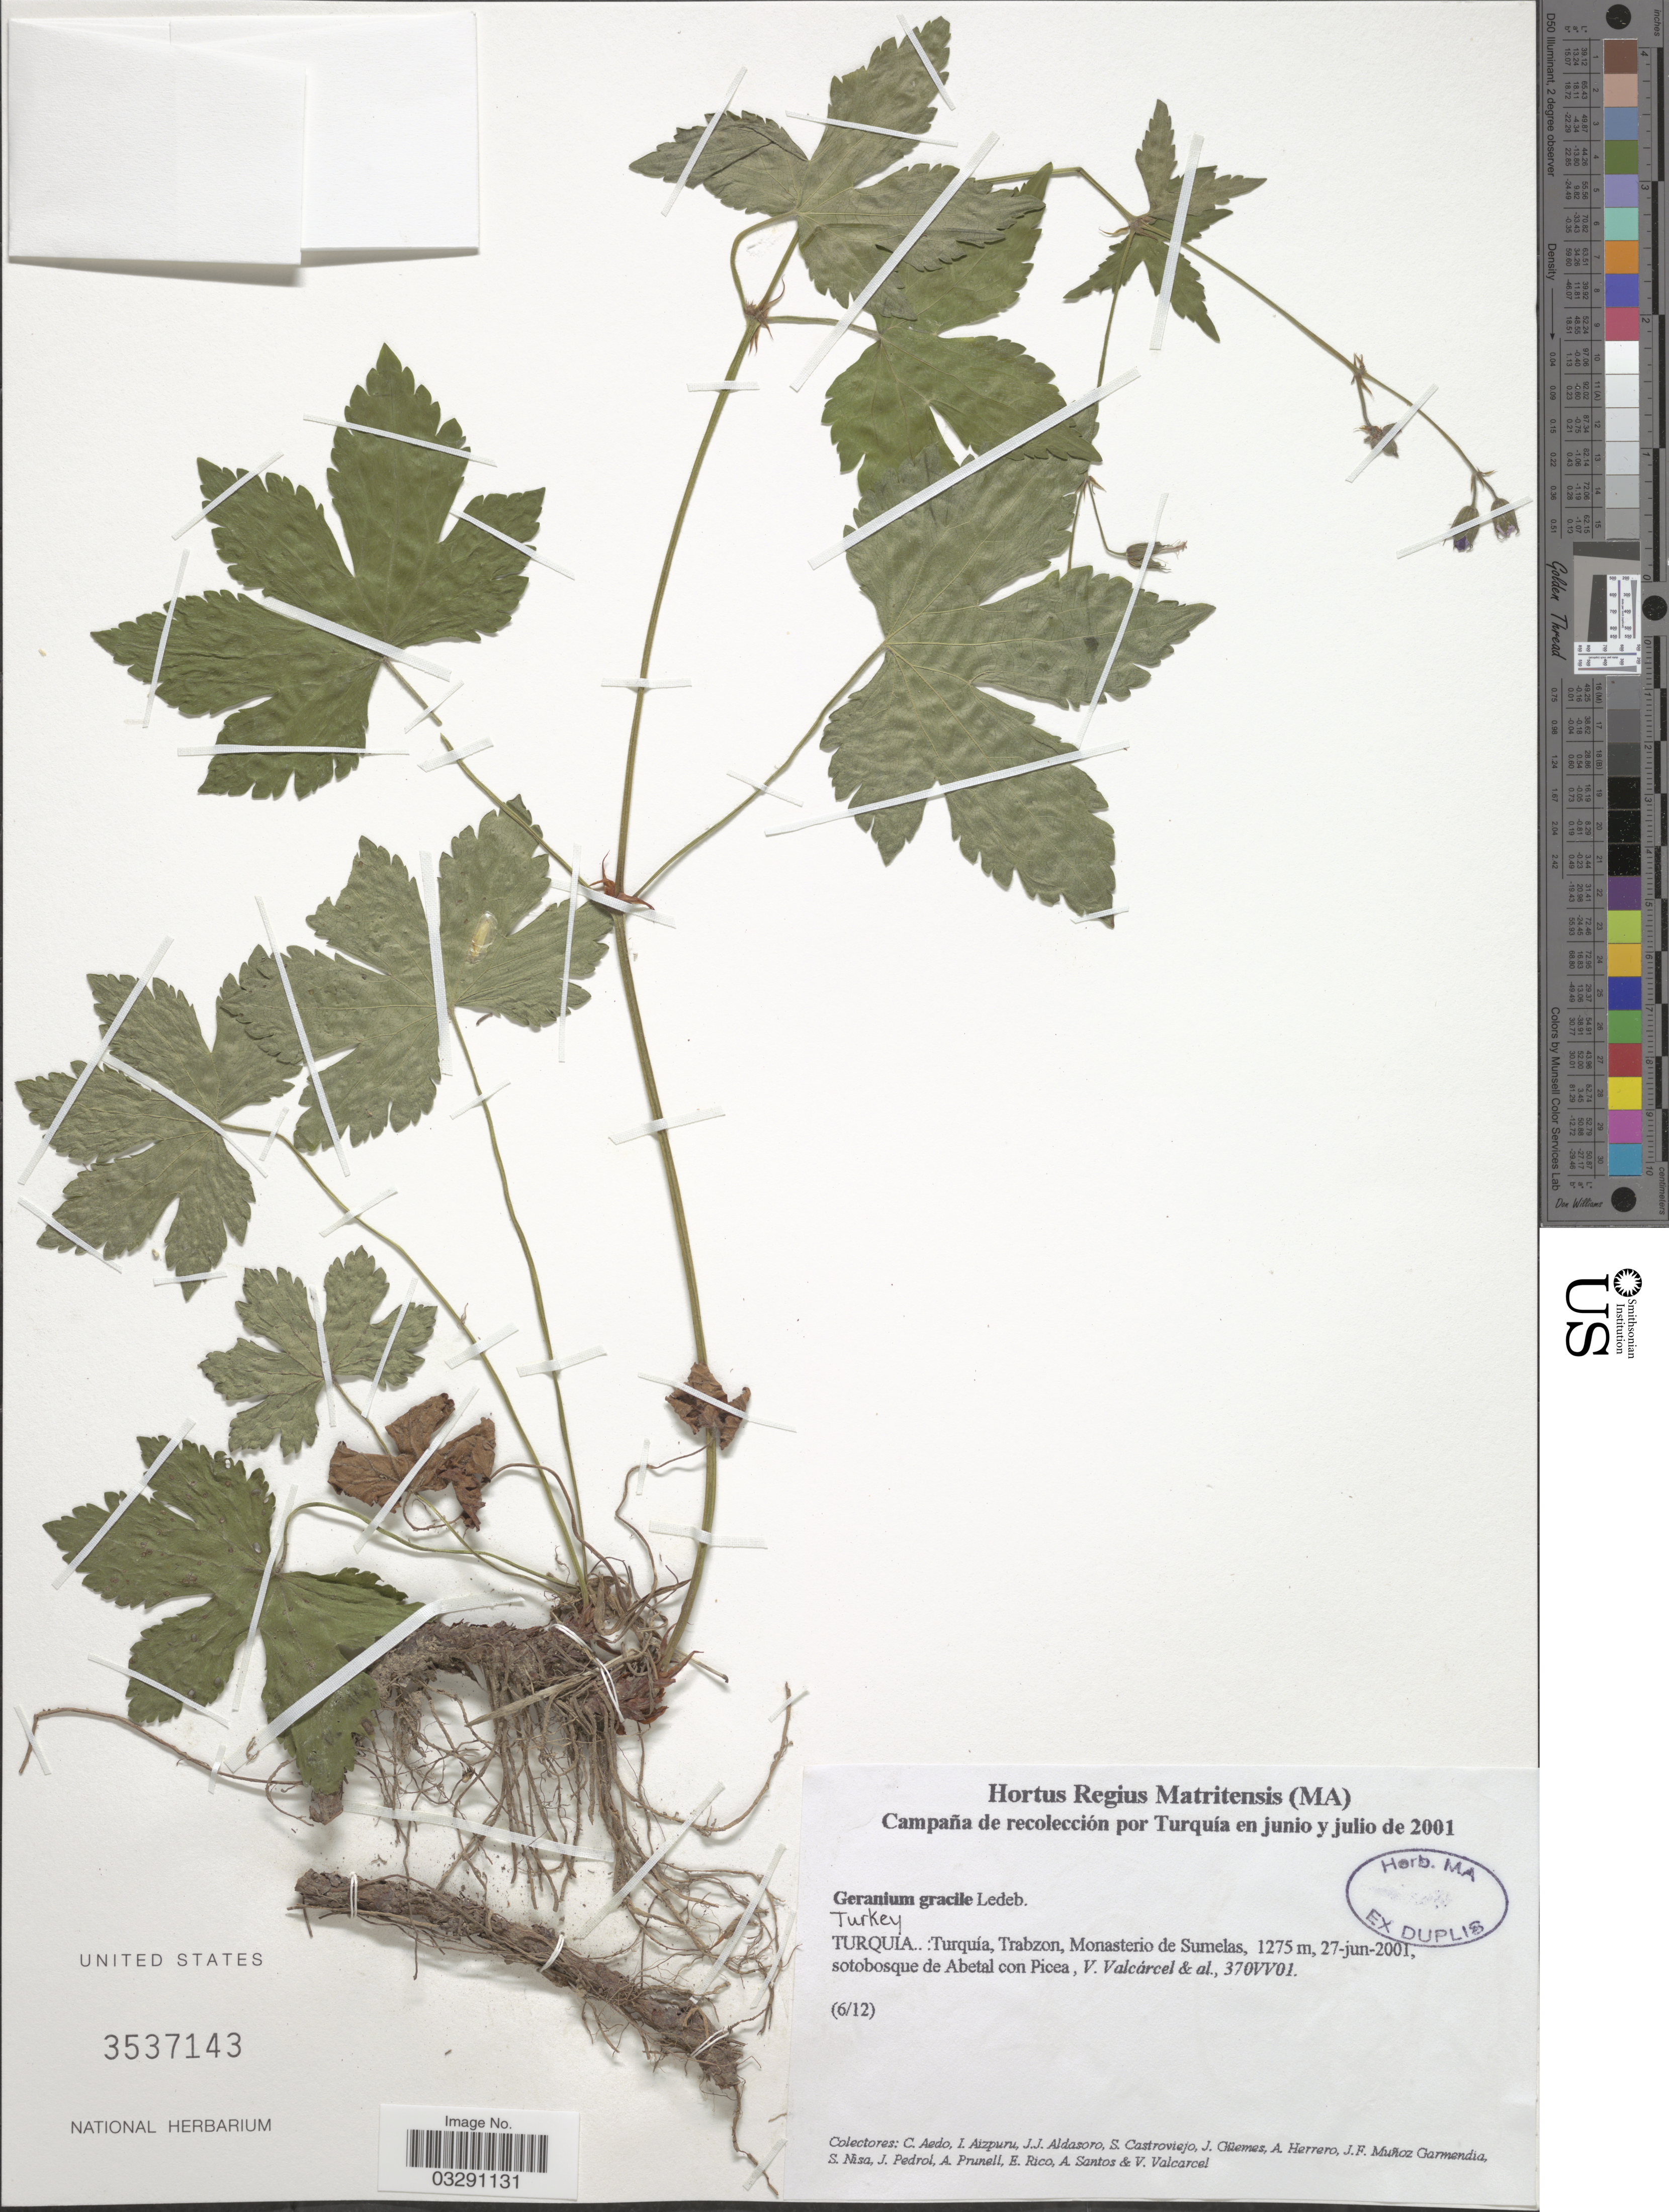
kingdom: Plantae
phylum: Tracheophyta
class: Magnoliopsida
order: Geraniales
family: Geraniaceae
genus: Geranium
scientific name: Geranium gracile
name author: Ledeb. ex Nordmann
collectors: V. Valcárcel, C. Aedo, I. Aizpuru, J. Aldasoro & et al.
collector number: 370VV01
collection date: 2001-06-27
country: Turkey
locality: Turquia, Trabzon, Monasterio de Sumelas.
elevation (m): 1275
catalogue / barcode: US 3537143